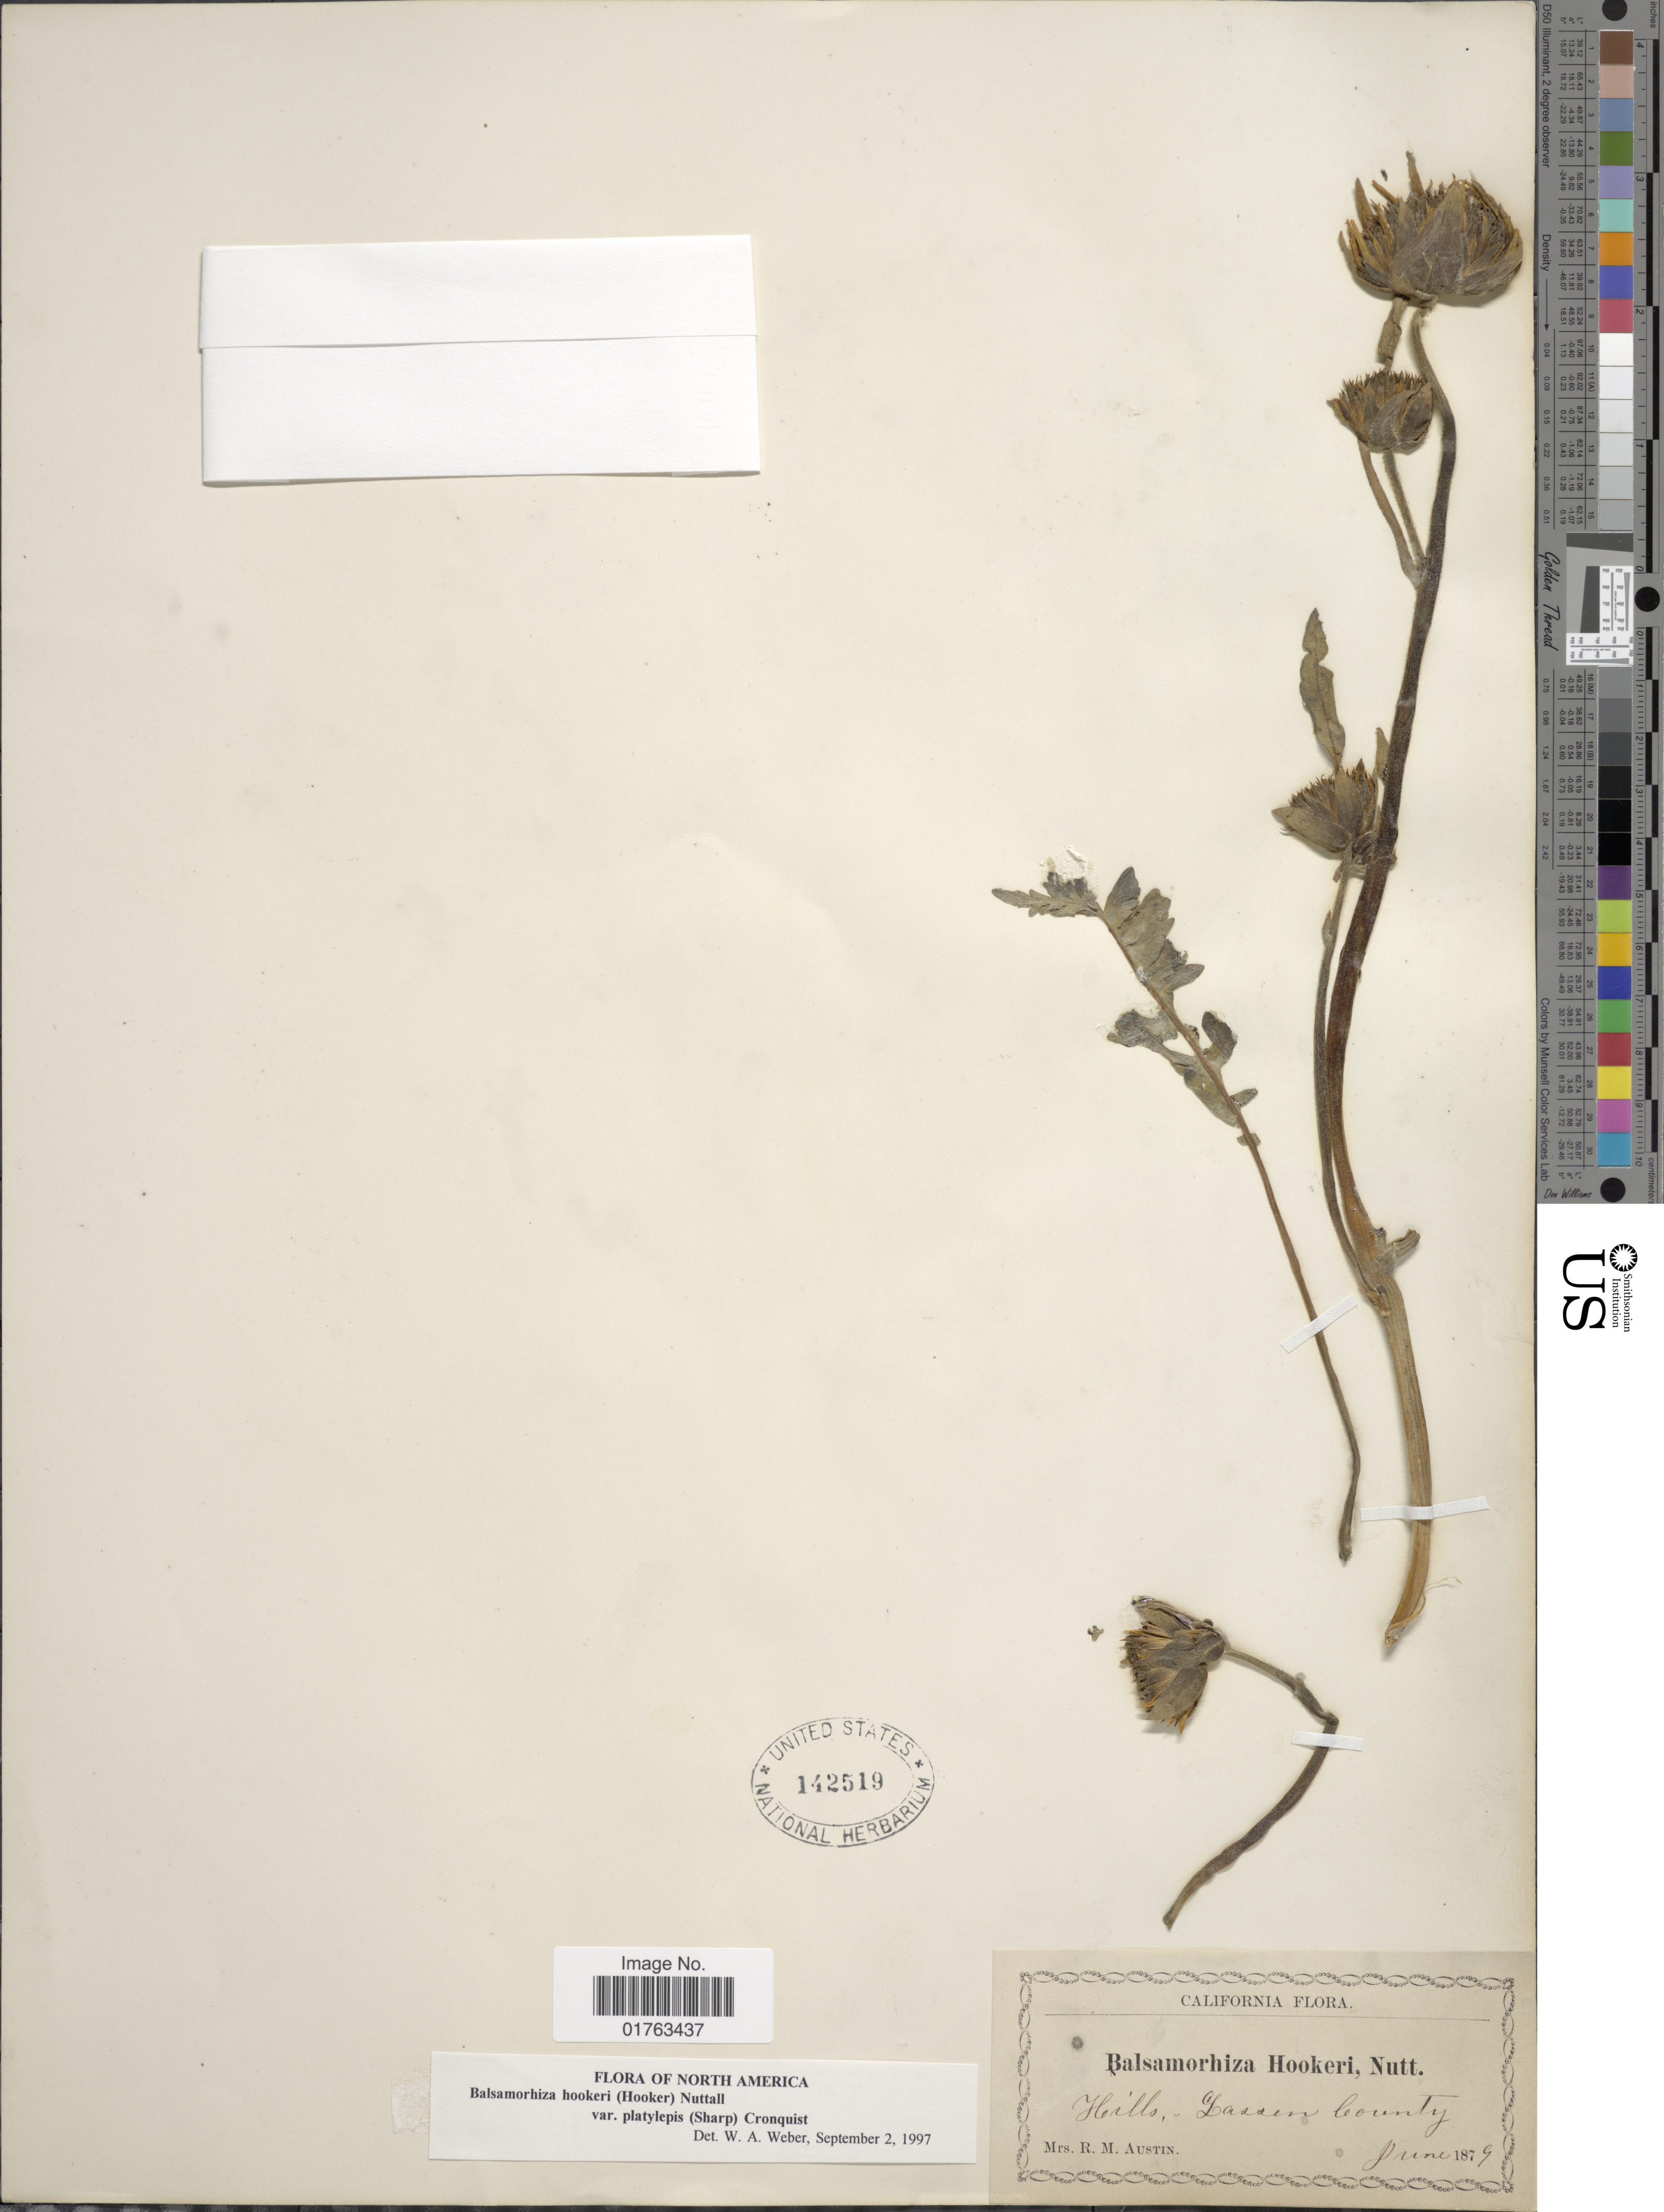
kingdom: Plantae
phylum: Tracheophyta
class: Magnoliopsida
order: Asterales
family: Asteraceae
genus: Balsamorhiza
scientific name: Balsamorhiza hookeri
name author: Nutt.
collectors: R. Austin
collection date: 1879-06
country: United States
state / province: California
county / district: Lassen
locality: Lassen County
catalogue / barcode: US 142519